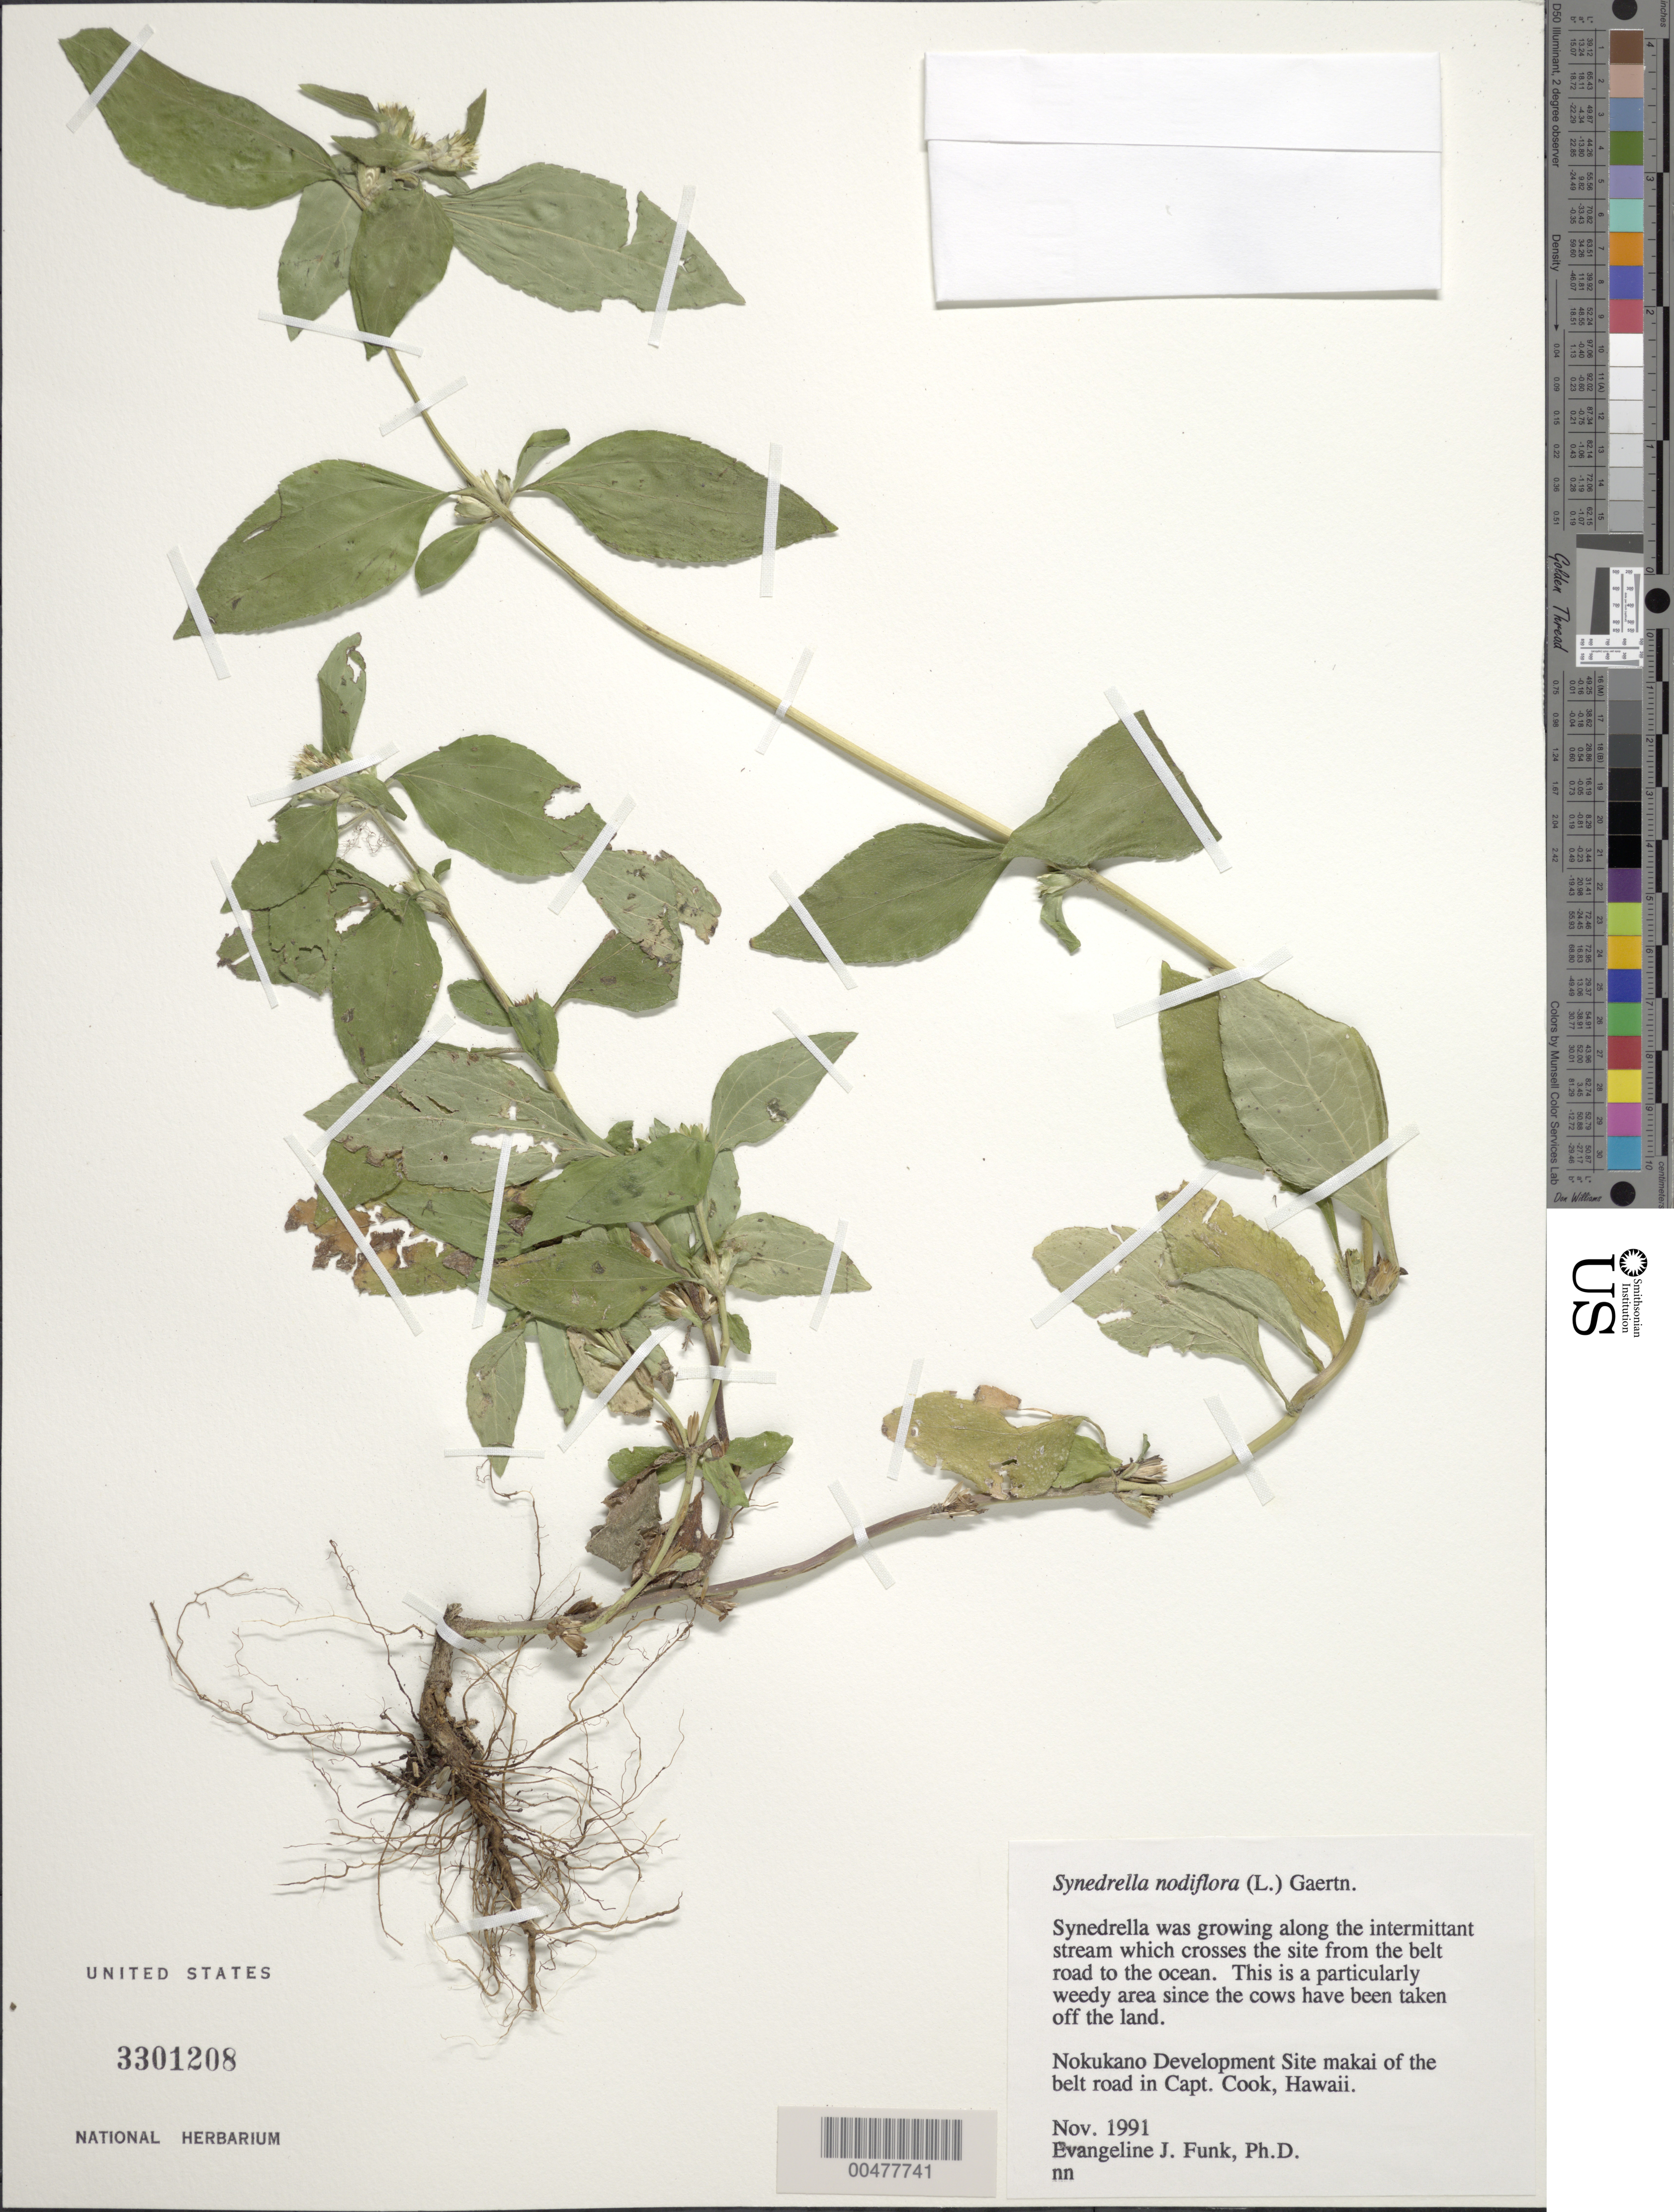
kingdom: Plantae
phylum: Tracheophyta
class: Magnoliopsida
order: Asterales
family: Asteraceae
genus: Synedrella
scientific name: Synedrella nodiflora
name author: (L.) Gaertn.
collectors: E. Funk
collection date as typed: Nov 1991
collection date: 1991-11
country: United States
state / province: Hawaii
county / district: Hawaii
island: Hawaii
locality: Nokukano Development Site makai of the belt rd in Capt. Cook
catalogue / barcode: US 3301208